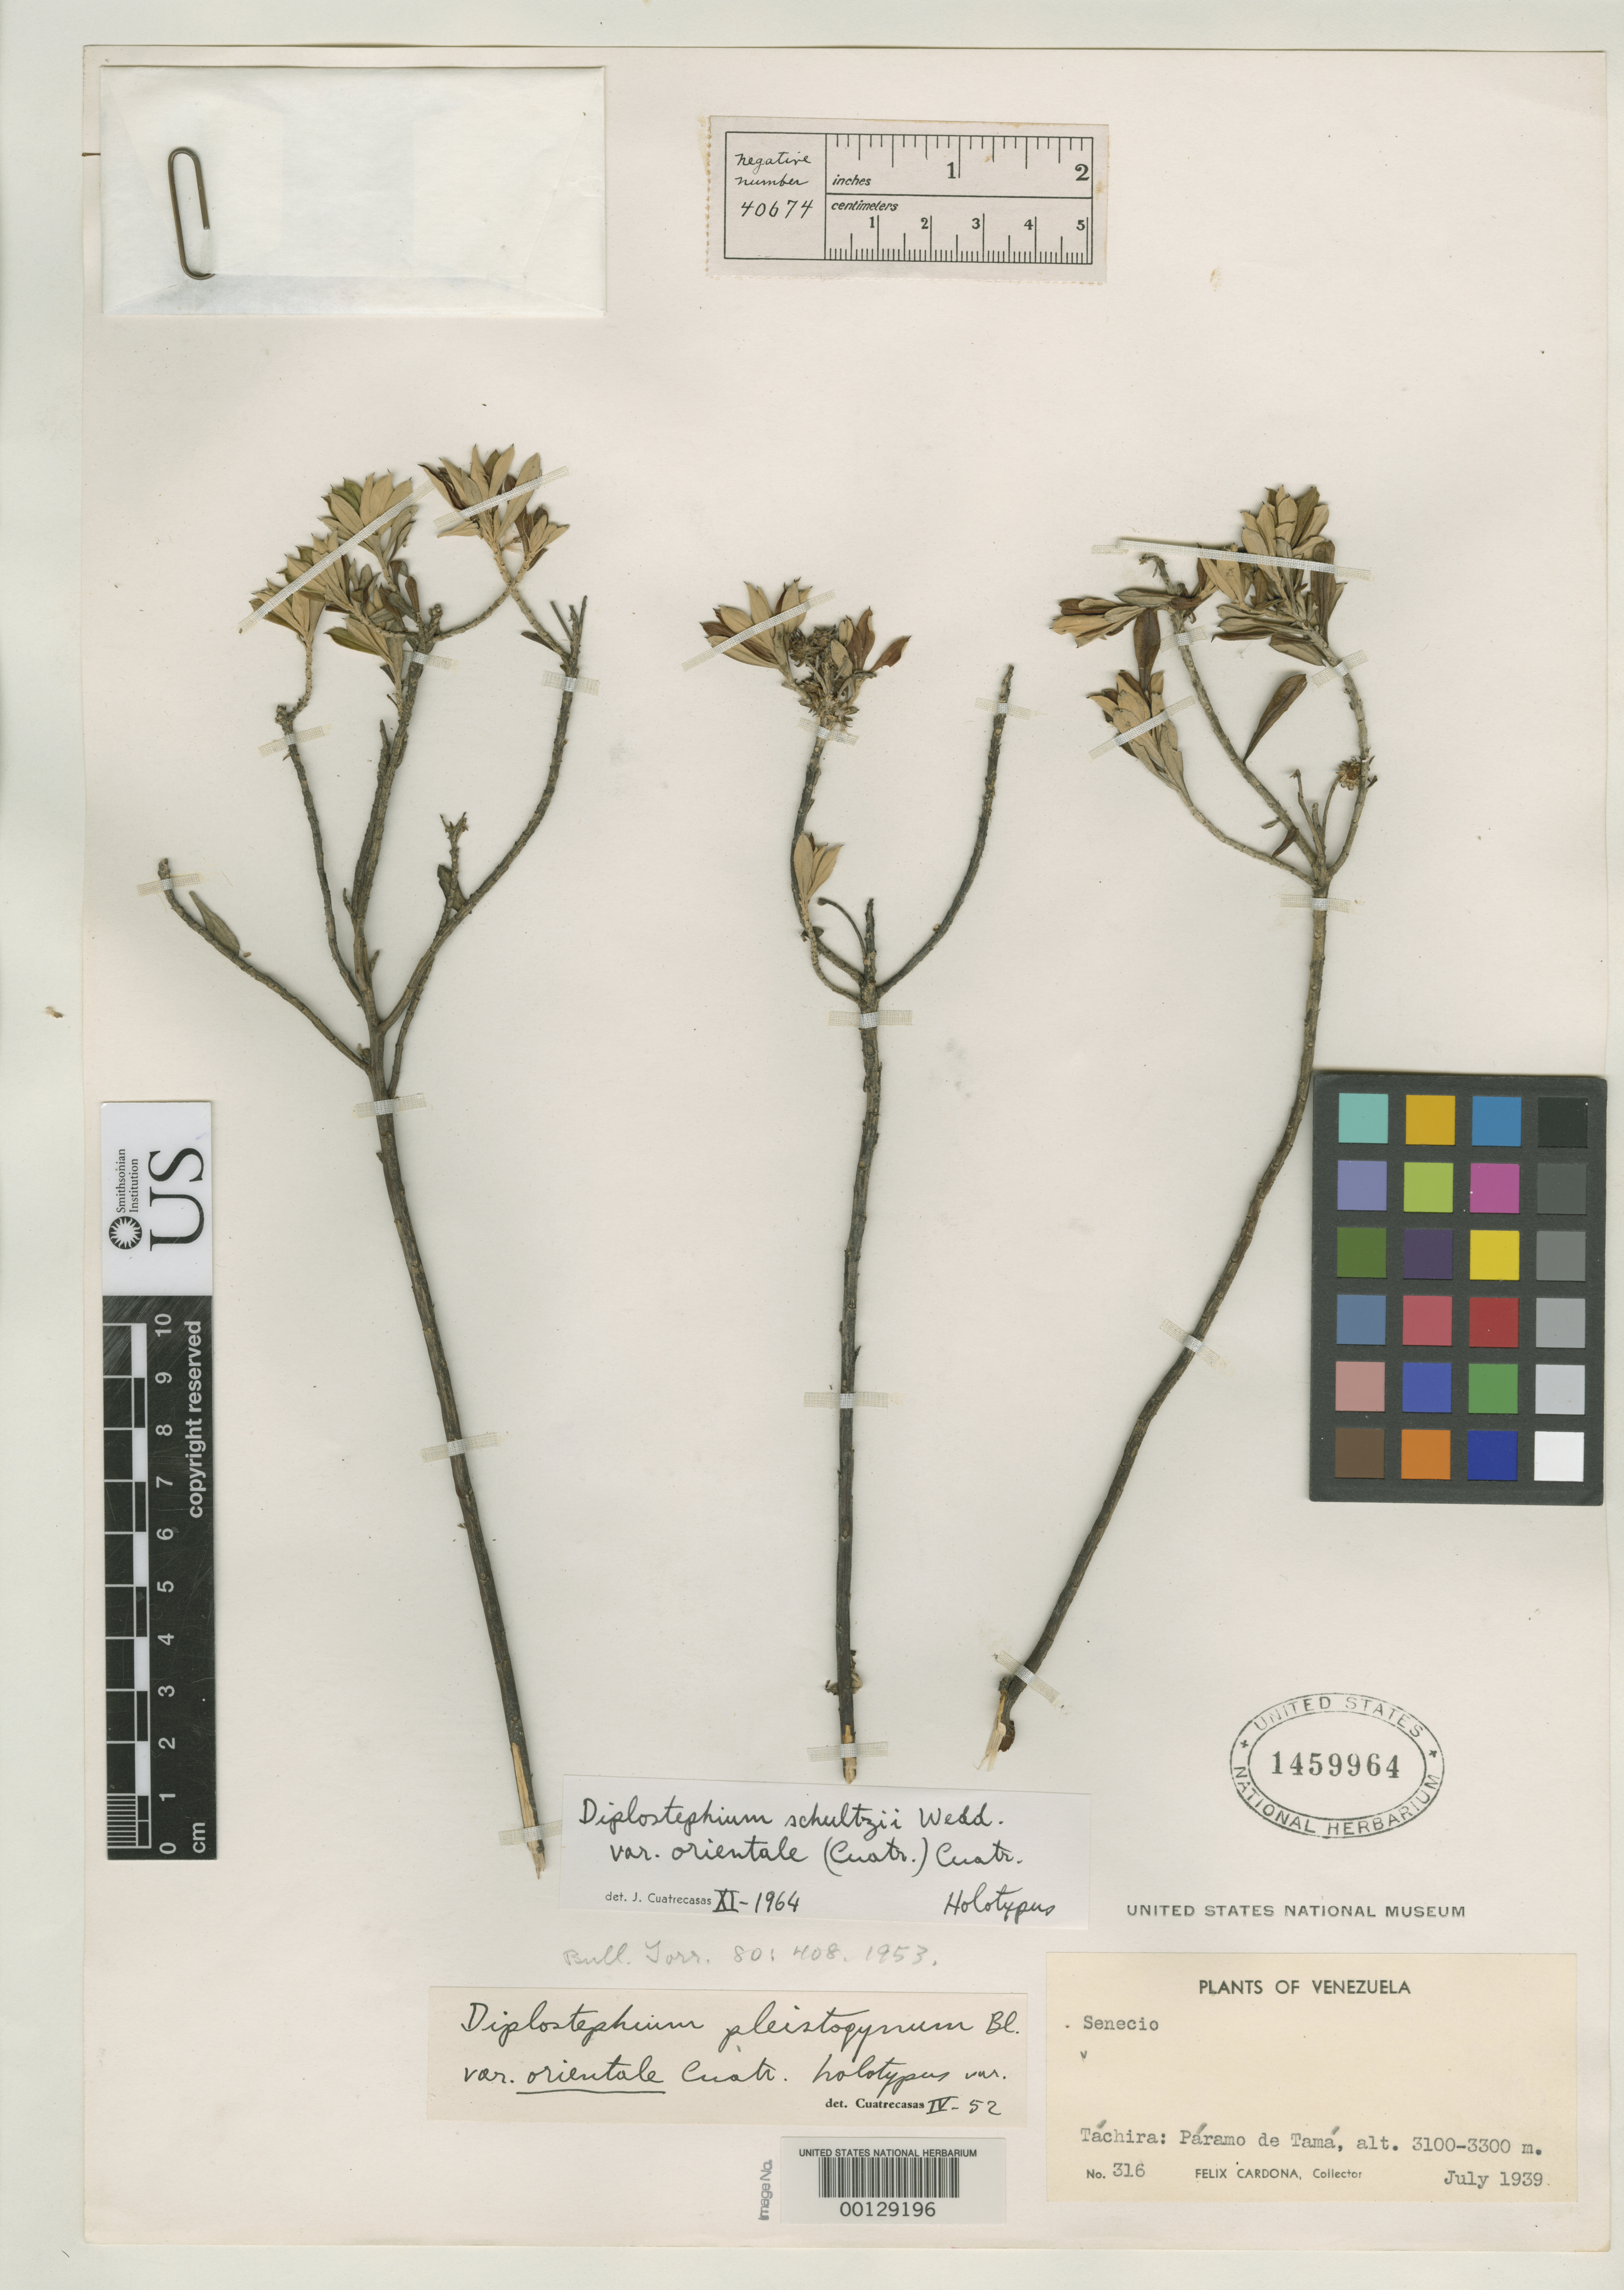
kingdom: Plantae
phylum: Tracheophyta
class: Magnoliopsida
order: Asterales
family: Asteraceae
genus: Diplostephium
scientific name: Diplostephium pleistogynum var. orientale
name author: Cuatrec.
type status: Holotype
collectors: F. Cardona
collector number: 316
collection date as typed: Jul 1939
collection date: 1939-07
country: Venezuela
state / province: Tachira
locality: Páramo de Tama.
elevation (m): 3100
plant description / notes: Annotated by O. Vargas (2016) as Piofontia schultzii var. orientale [sic] (Cuatrec.) O.M. Vargas, but that combination was not made in his publication (nor was the basionym cited under any other name)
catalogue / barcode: US 1459964